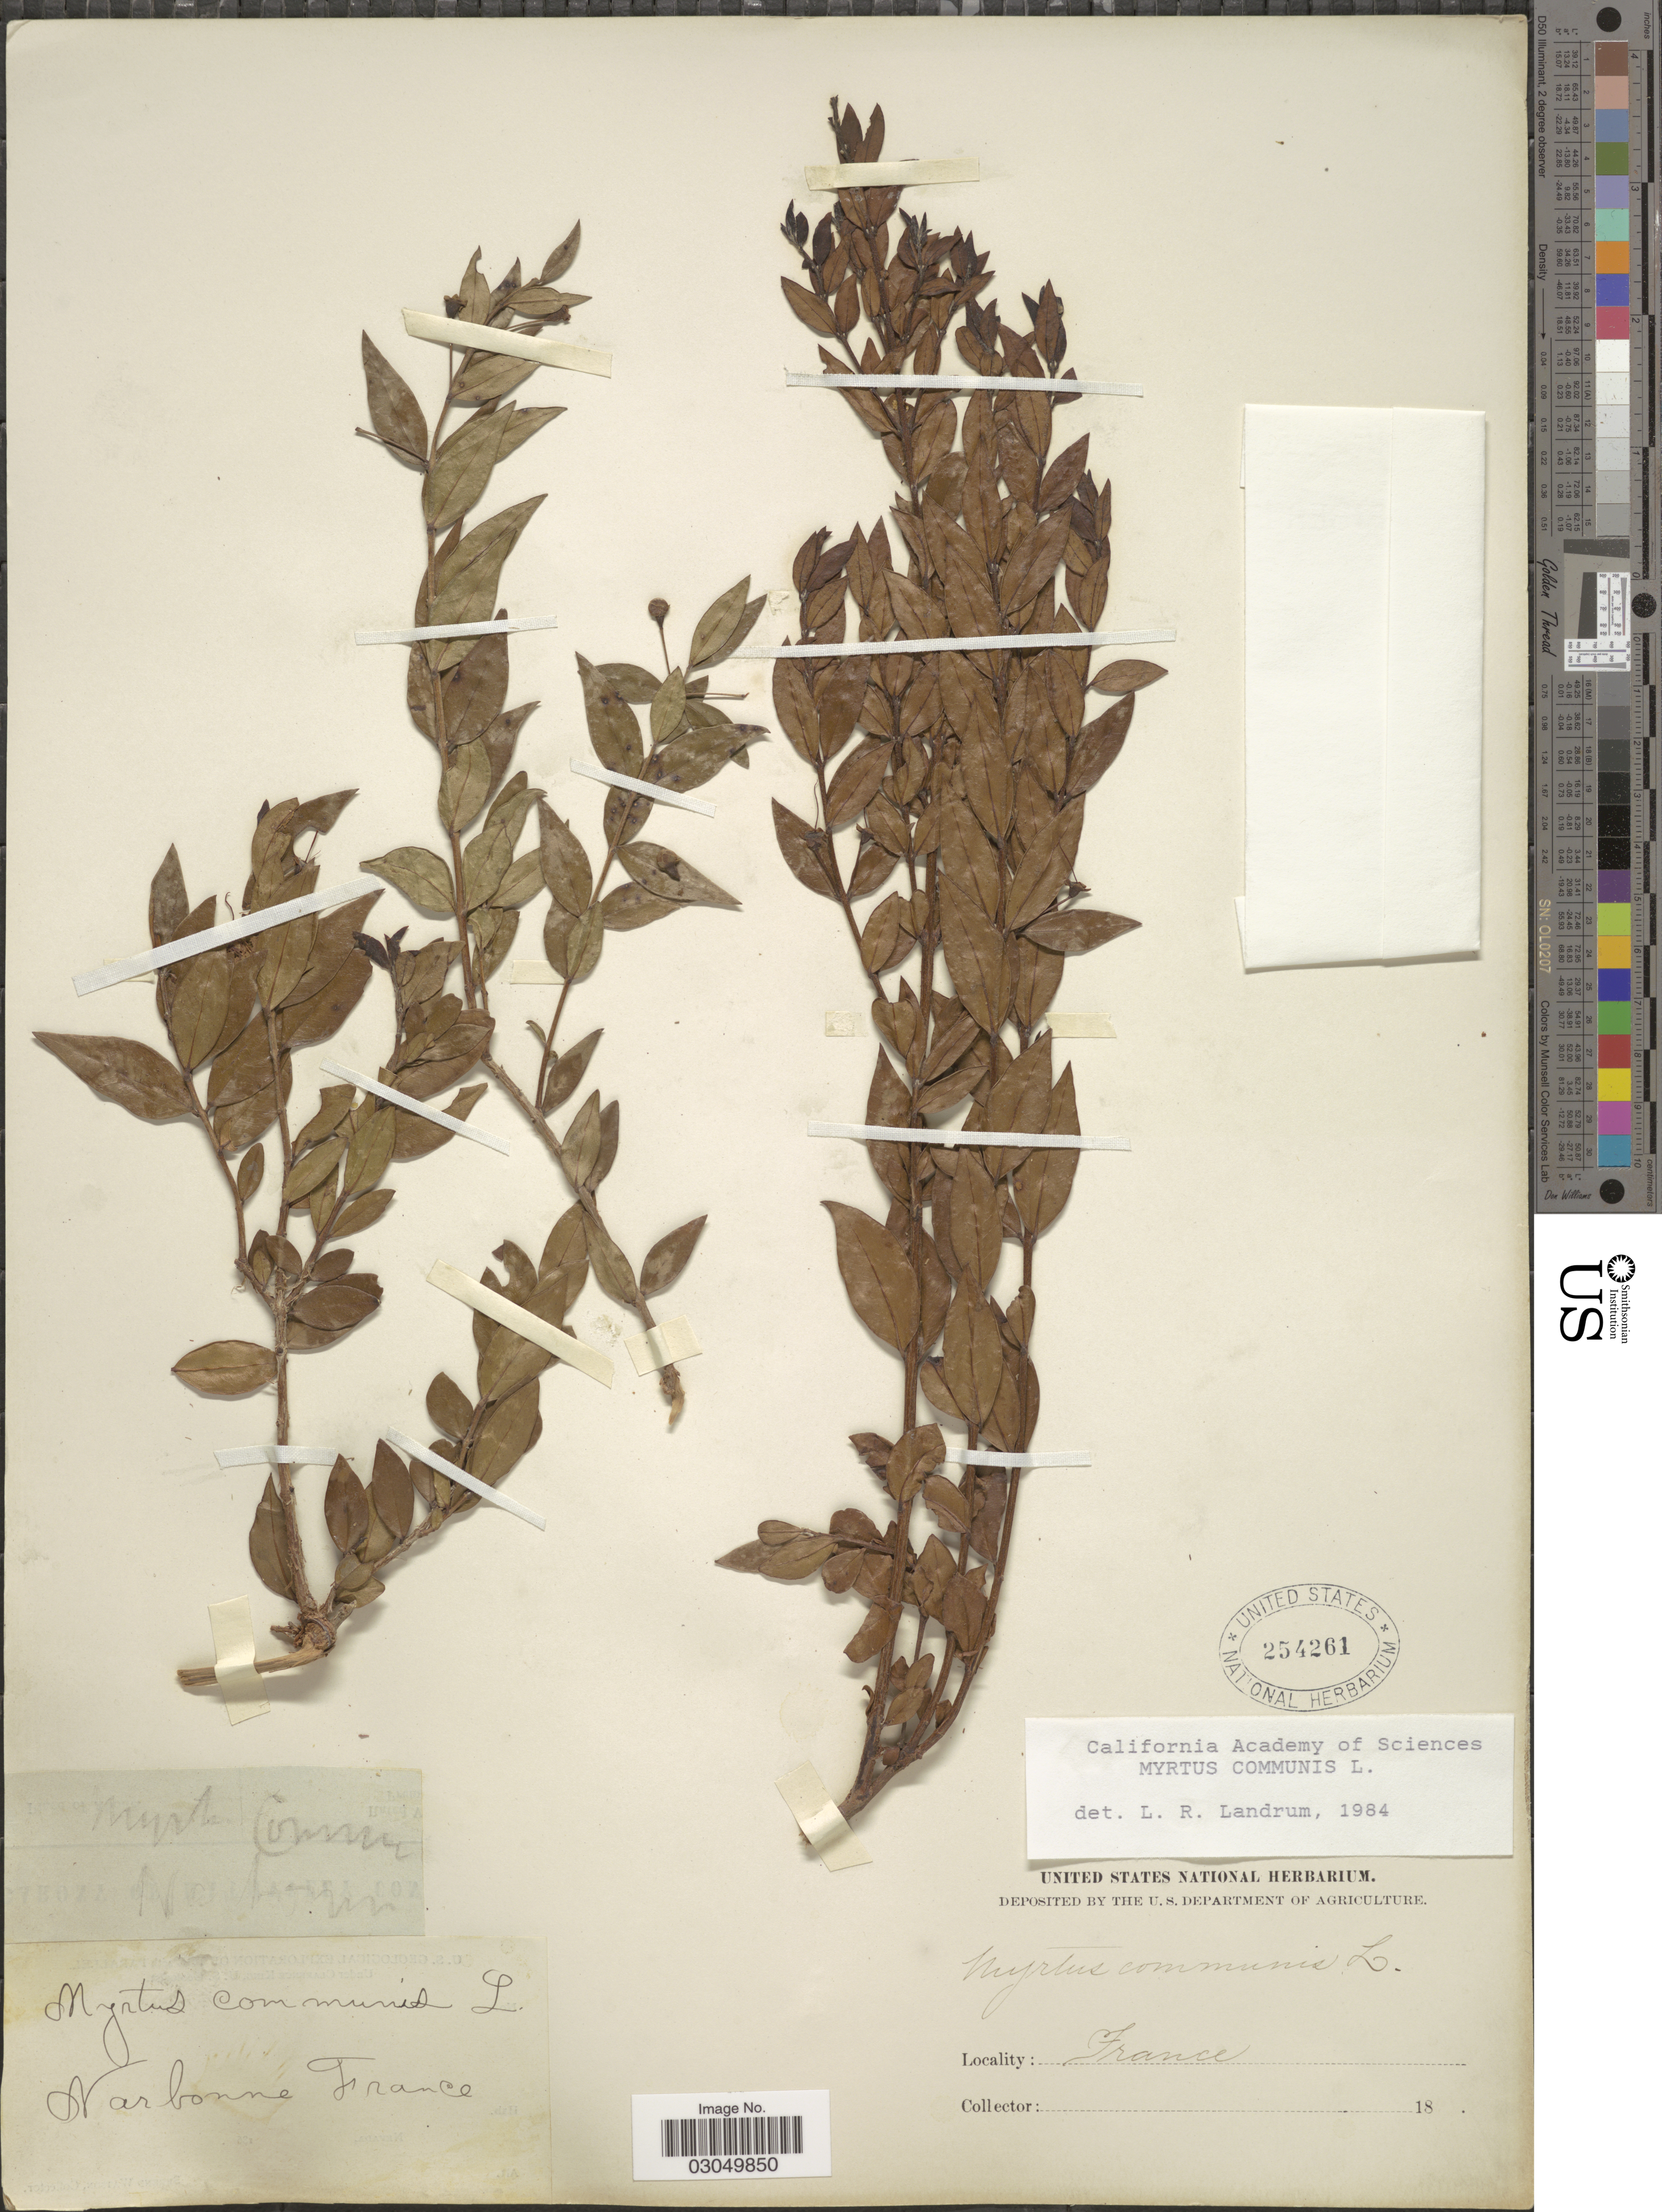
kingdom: Plantae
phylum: Tracheophyta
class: Magnoliopsida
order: Myrtales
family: Myrtaceae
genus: Myrtus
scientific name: Myrtus communis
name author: L.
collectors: ex herb. United States National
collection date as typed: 18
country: France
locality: Narbonne.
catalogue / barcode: US 254261